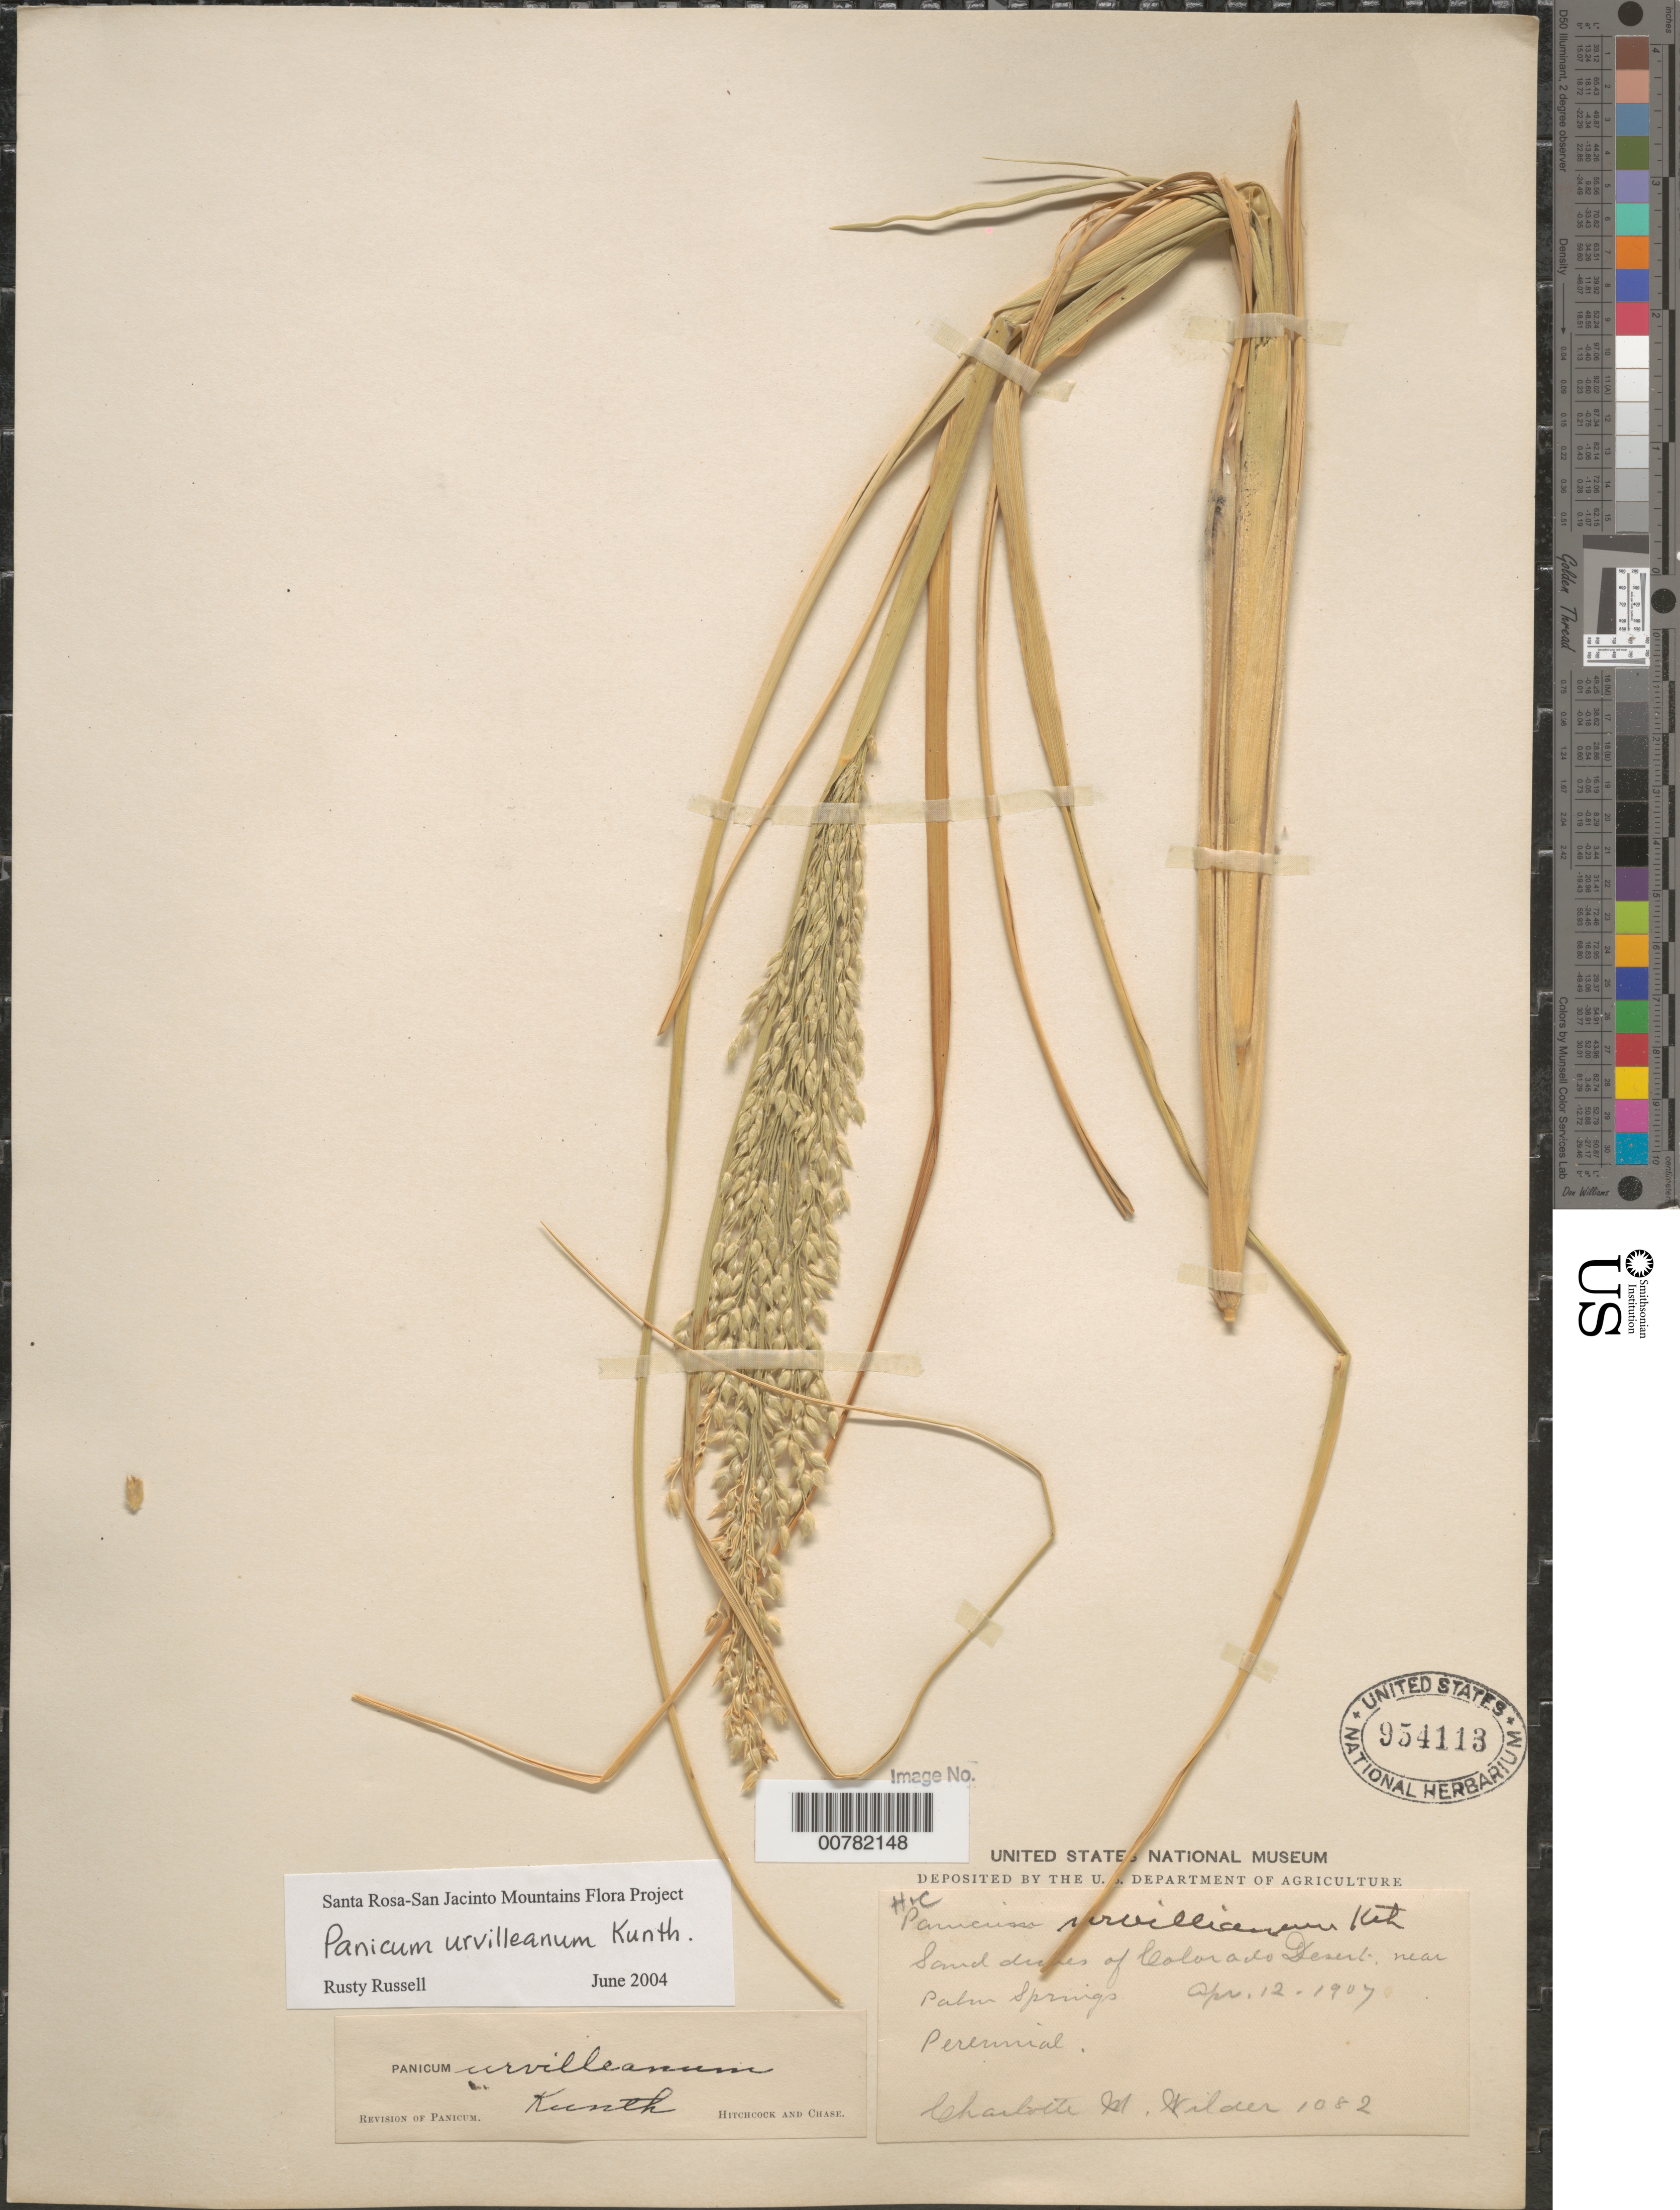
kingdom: Plantae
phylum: Tracheophyta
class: Liliopsida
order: Poales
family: Poaceae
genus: Panicum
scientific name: Panicum urvilleanum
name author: Kunth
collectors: C. Wilder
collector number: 1082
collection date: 1907-04-12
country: United States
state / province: Colorado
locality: Sand dunes of Colorado Desert near Palm Springs.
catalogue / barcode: US 954113